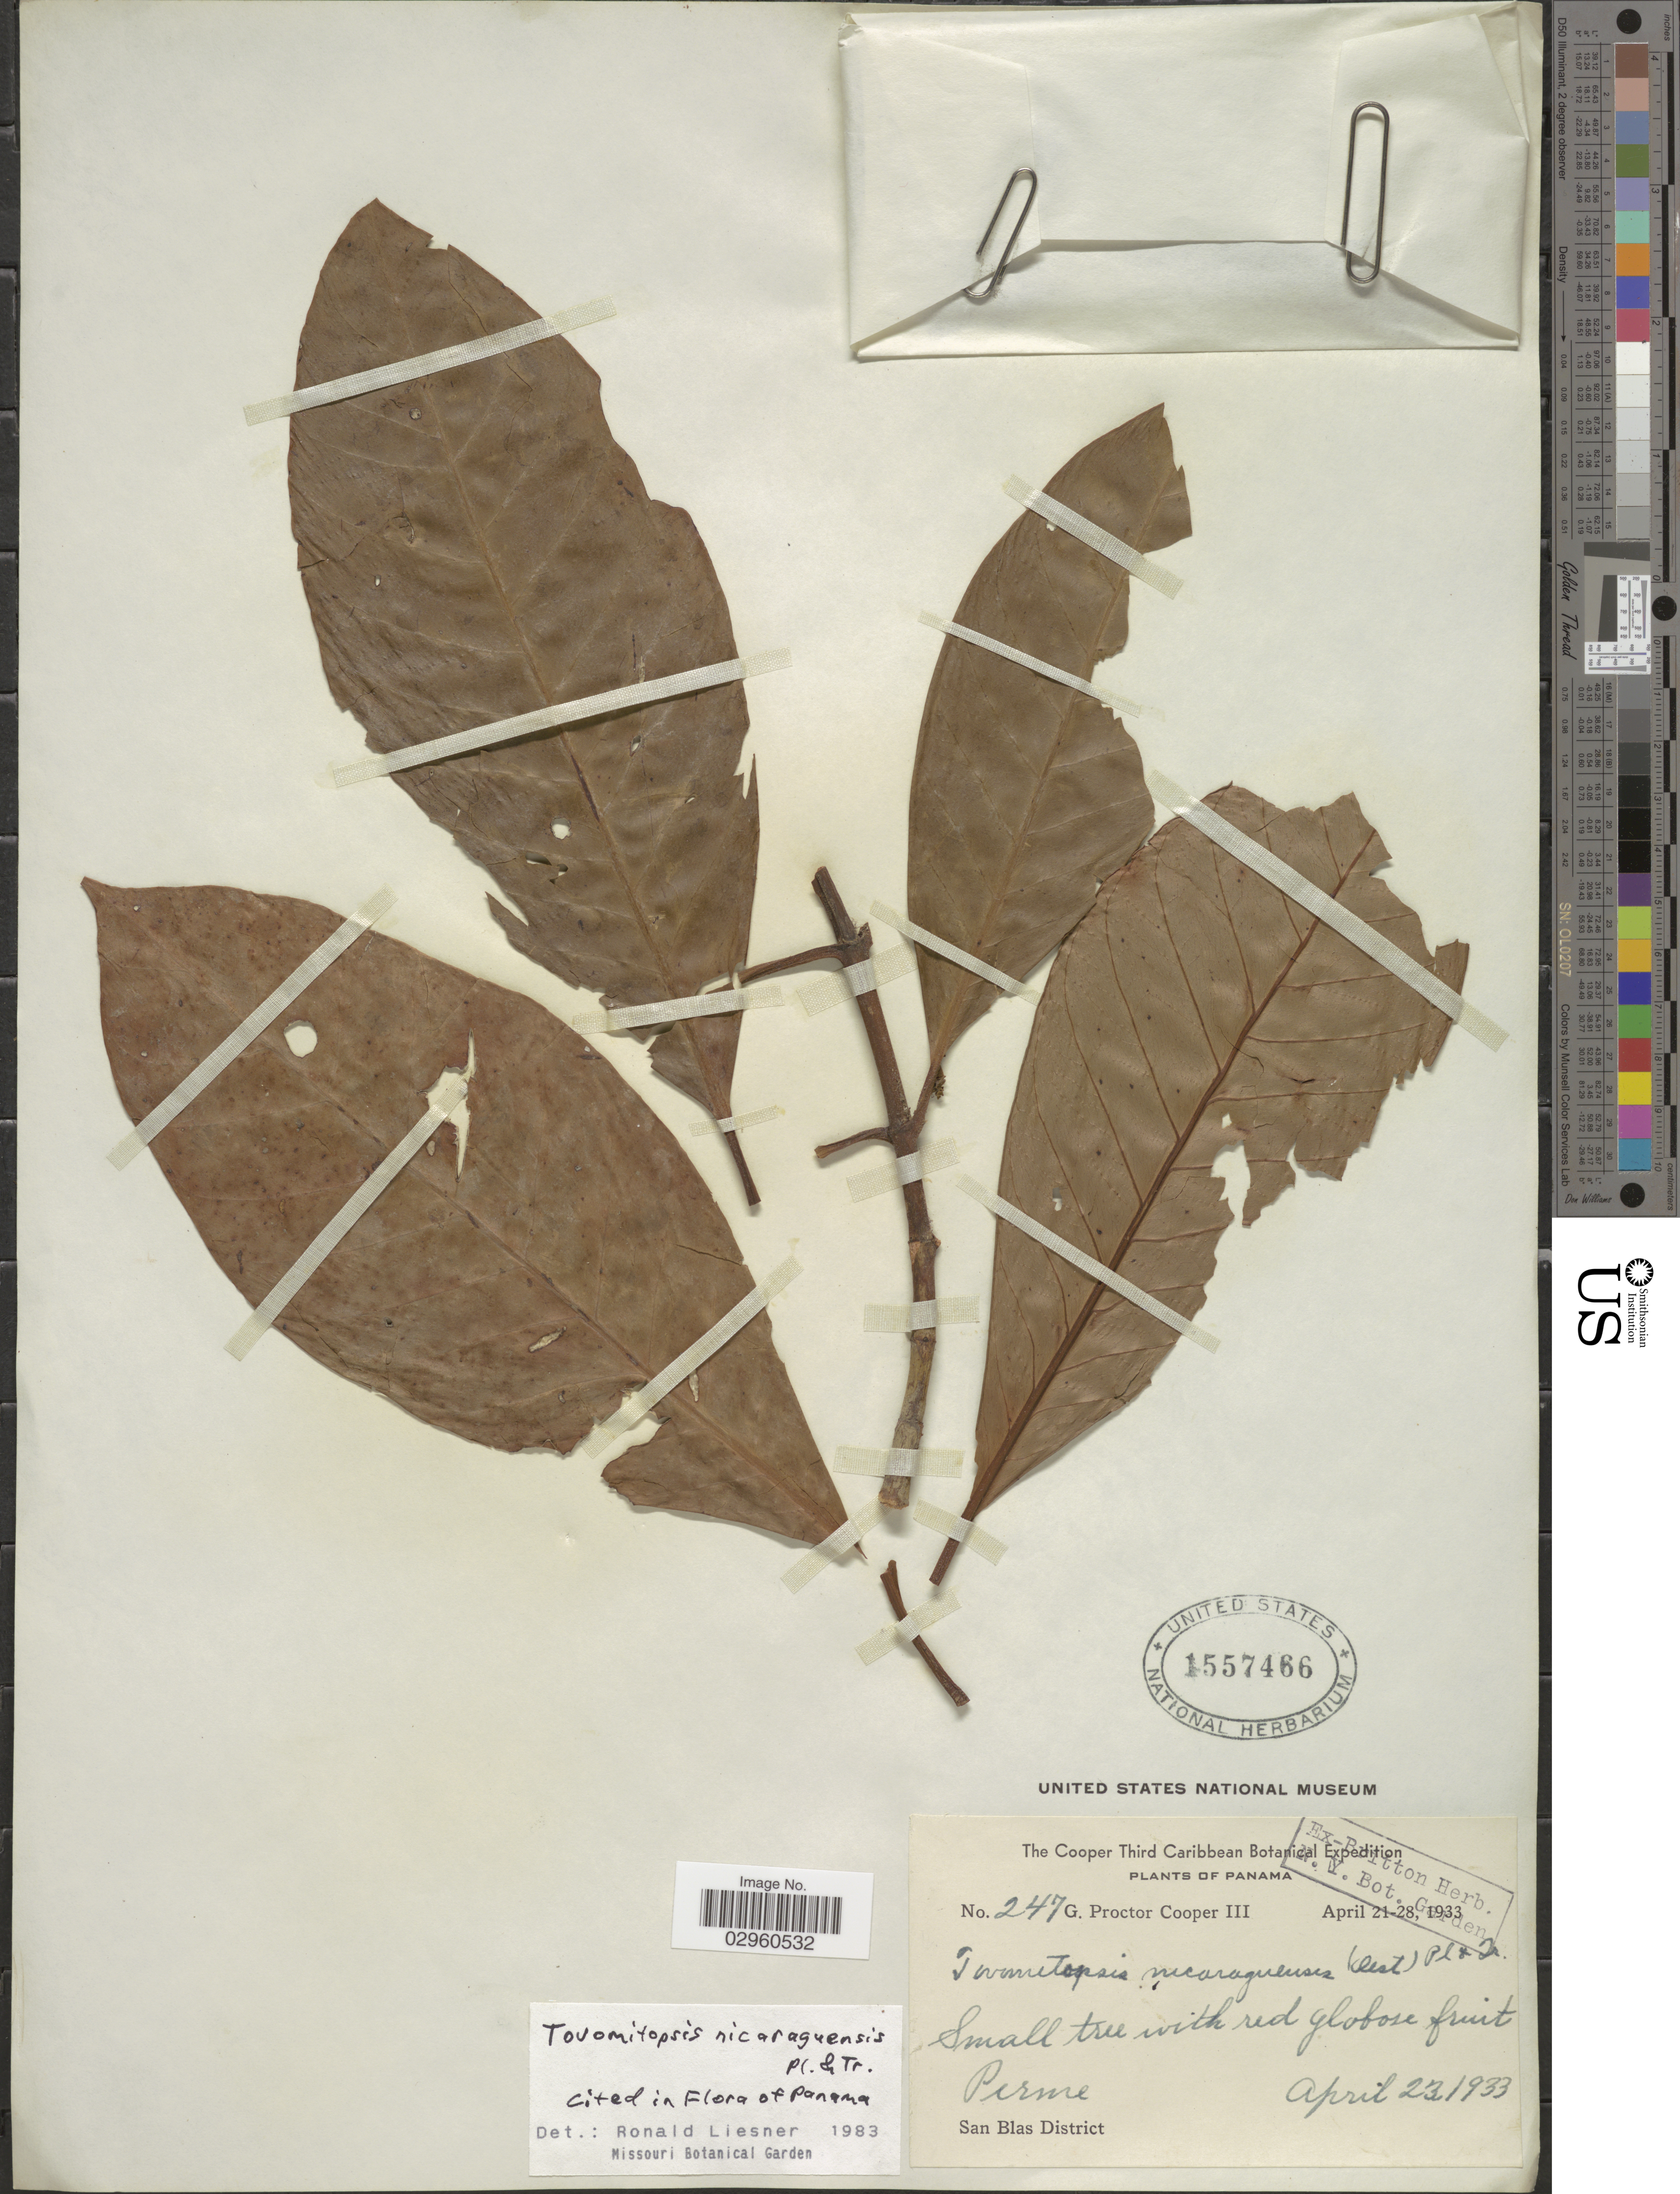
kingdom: Plantae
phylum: Tracheophyta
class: Magnoliopsida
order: Malpighiales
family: Clusiaceae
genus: Chrysochlamys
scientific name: Chrysochlamys nicaraguensis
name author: (Oerst. et al.) Hemsl.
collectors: G. Cooper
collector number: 247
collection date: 1933-04-21/1933-04-28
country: Panama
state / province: Kuna Yala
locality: Perme. San Blas District.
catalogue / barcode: US 1557466